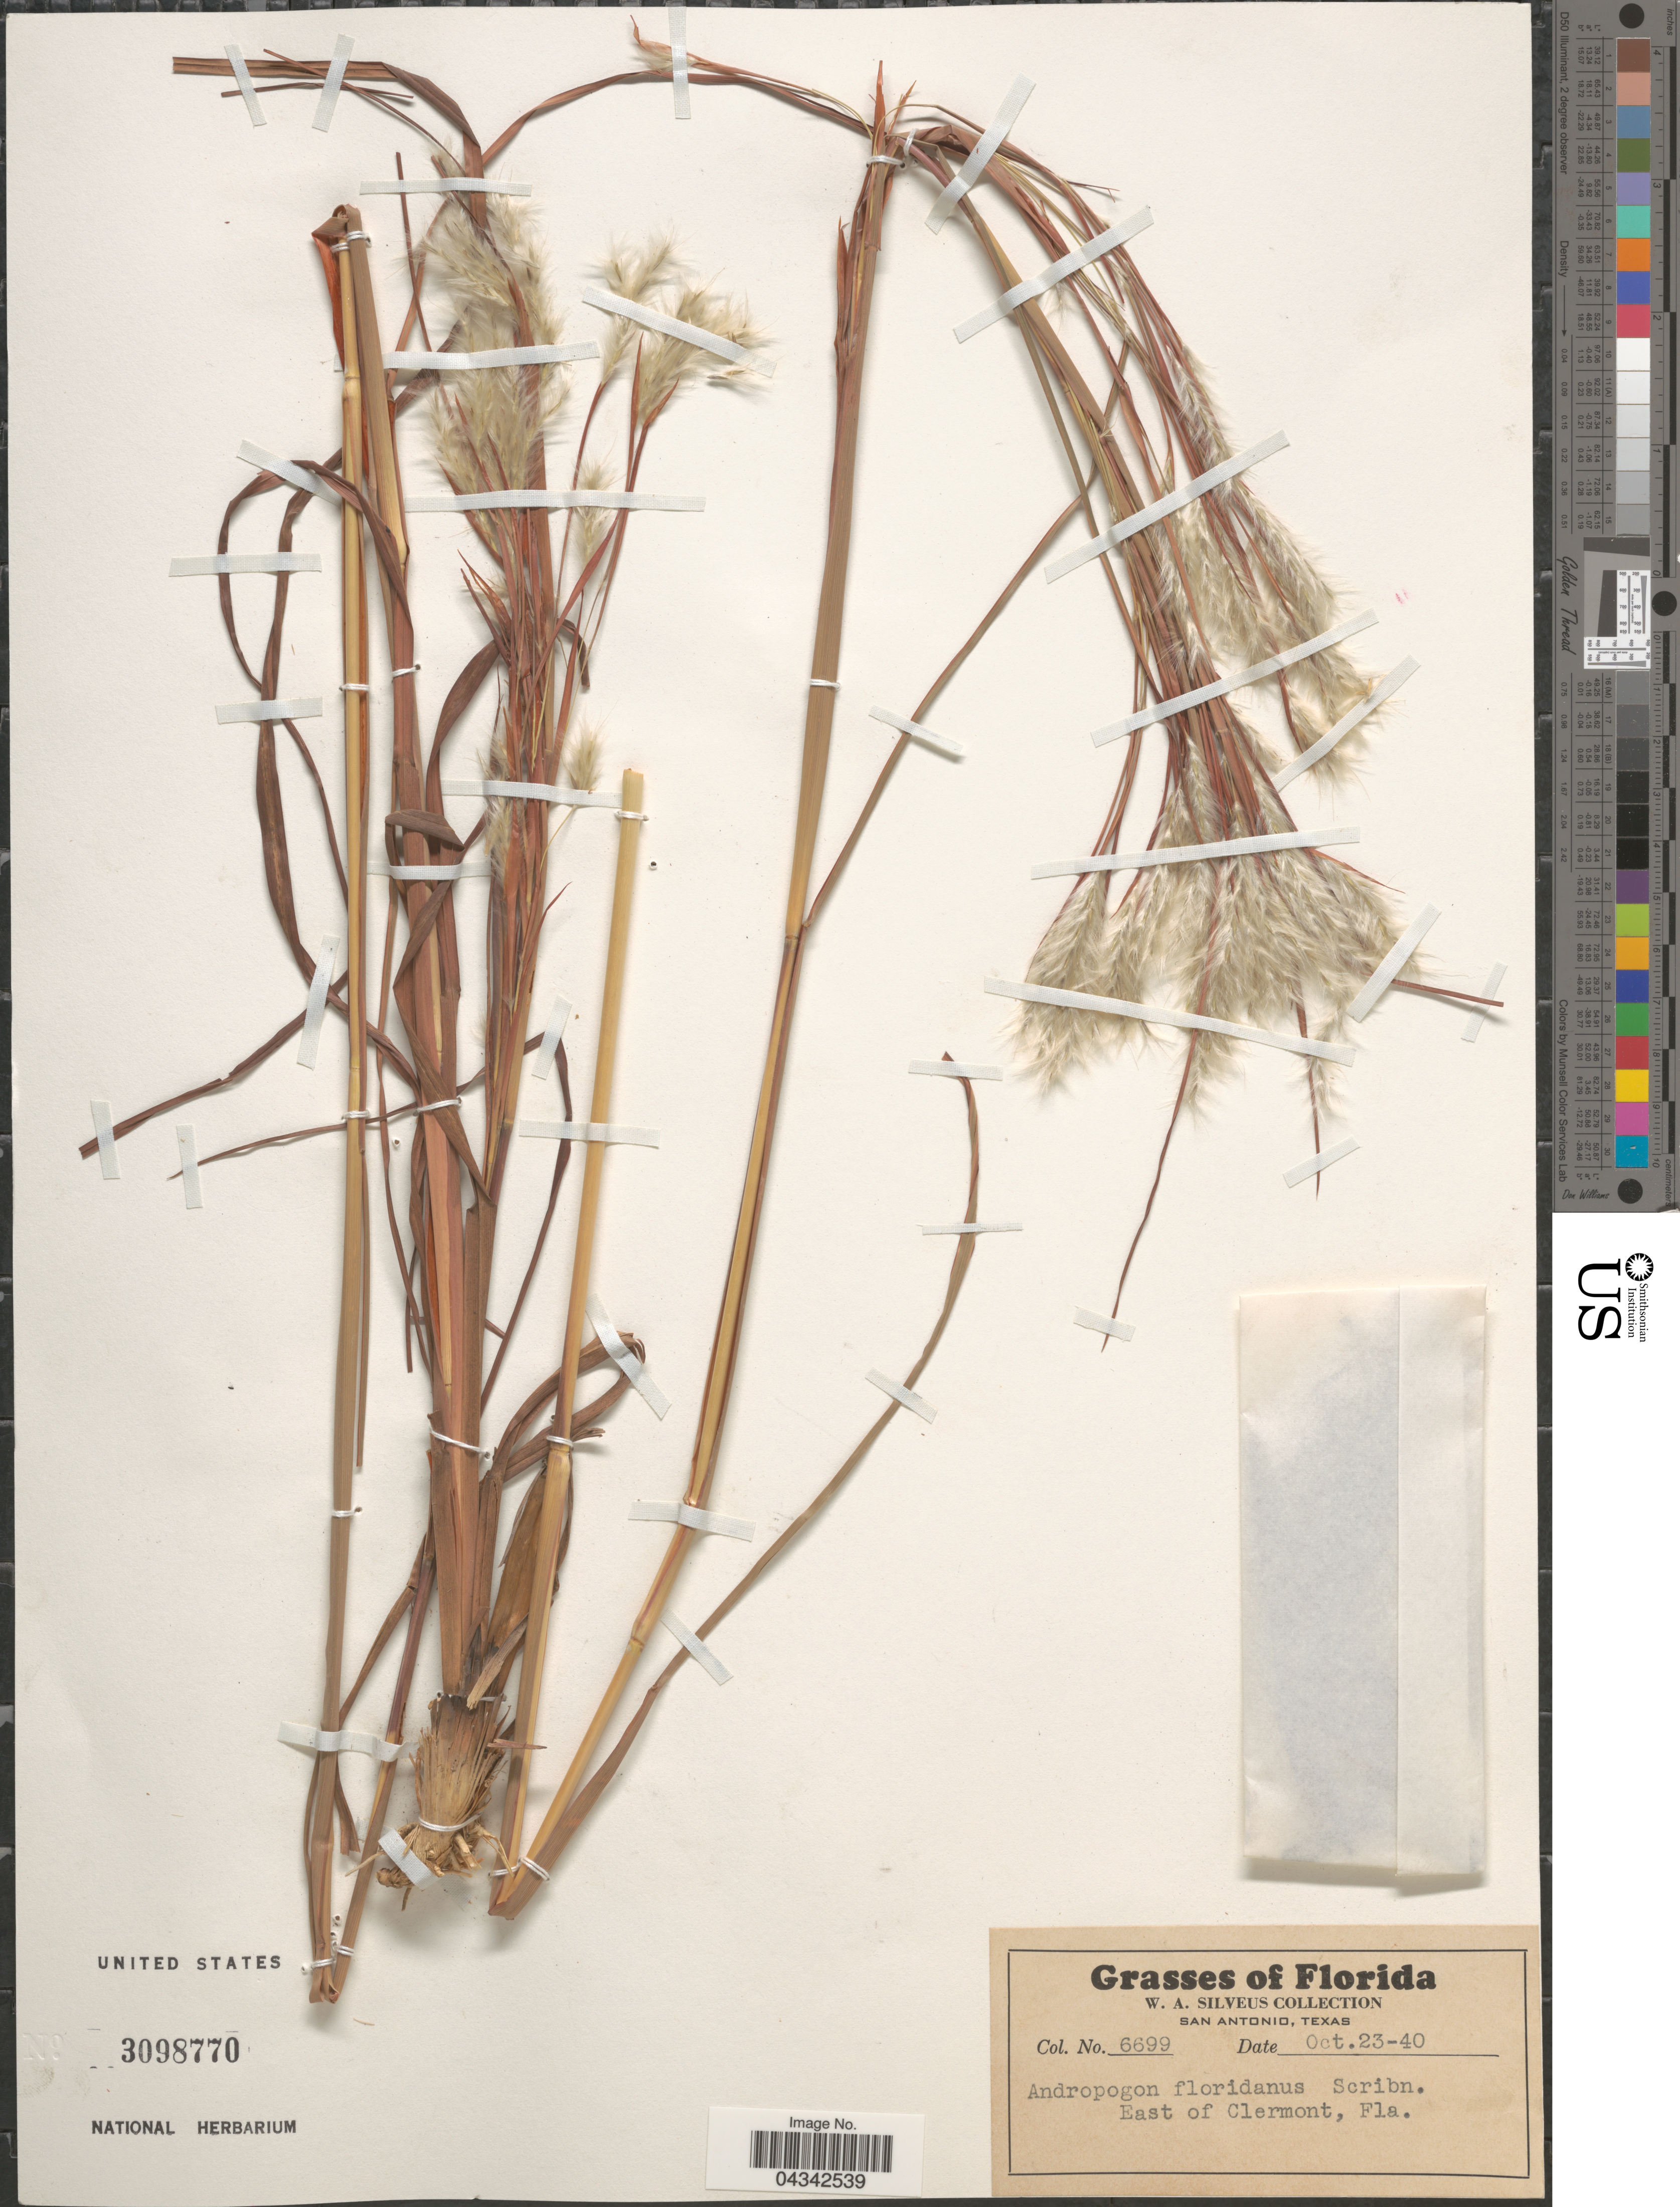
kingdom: Plantae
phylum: Tracheophyta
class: Liliopsida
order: Poales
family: Poaceae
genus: Andropogon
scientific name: Andropogon floridanus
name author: Scribn.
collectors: W. Silveus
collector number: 6699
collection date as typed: Transcribed d/m/y: 23/10/40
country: United States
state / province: Florida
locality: East of Clermont.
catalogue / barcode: US 3098770